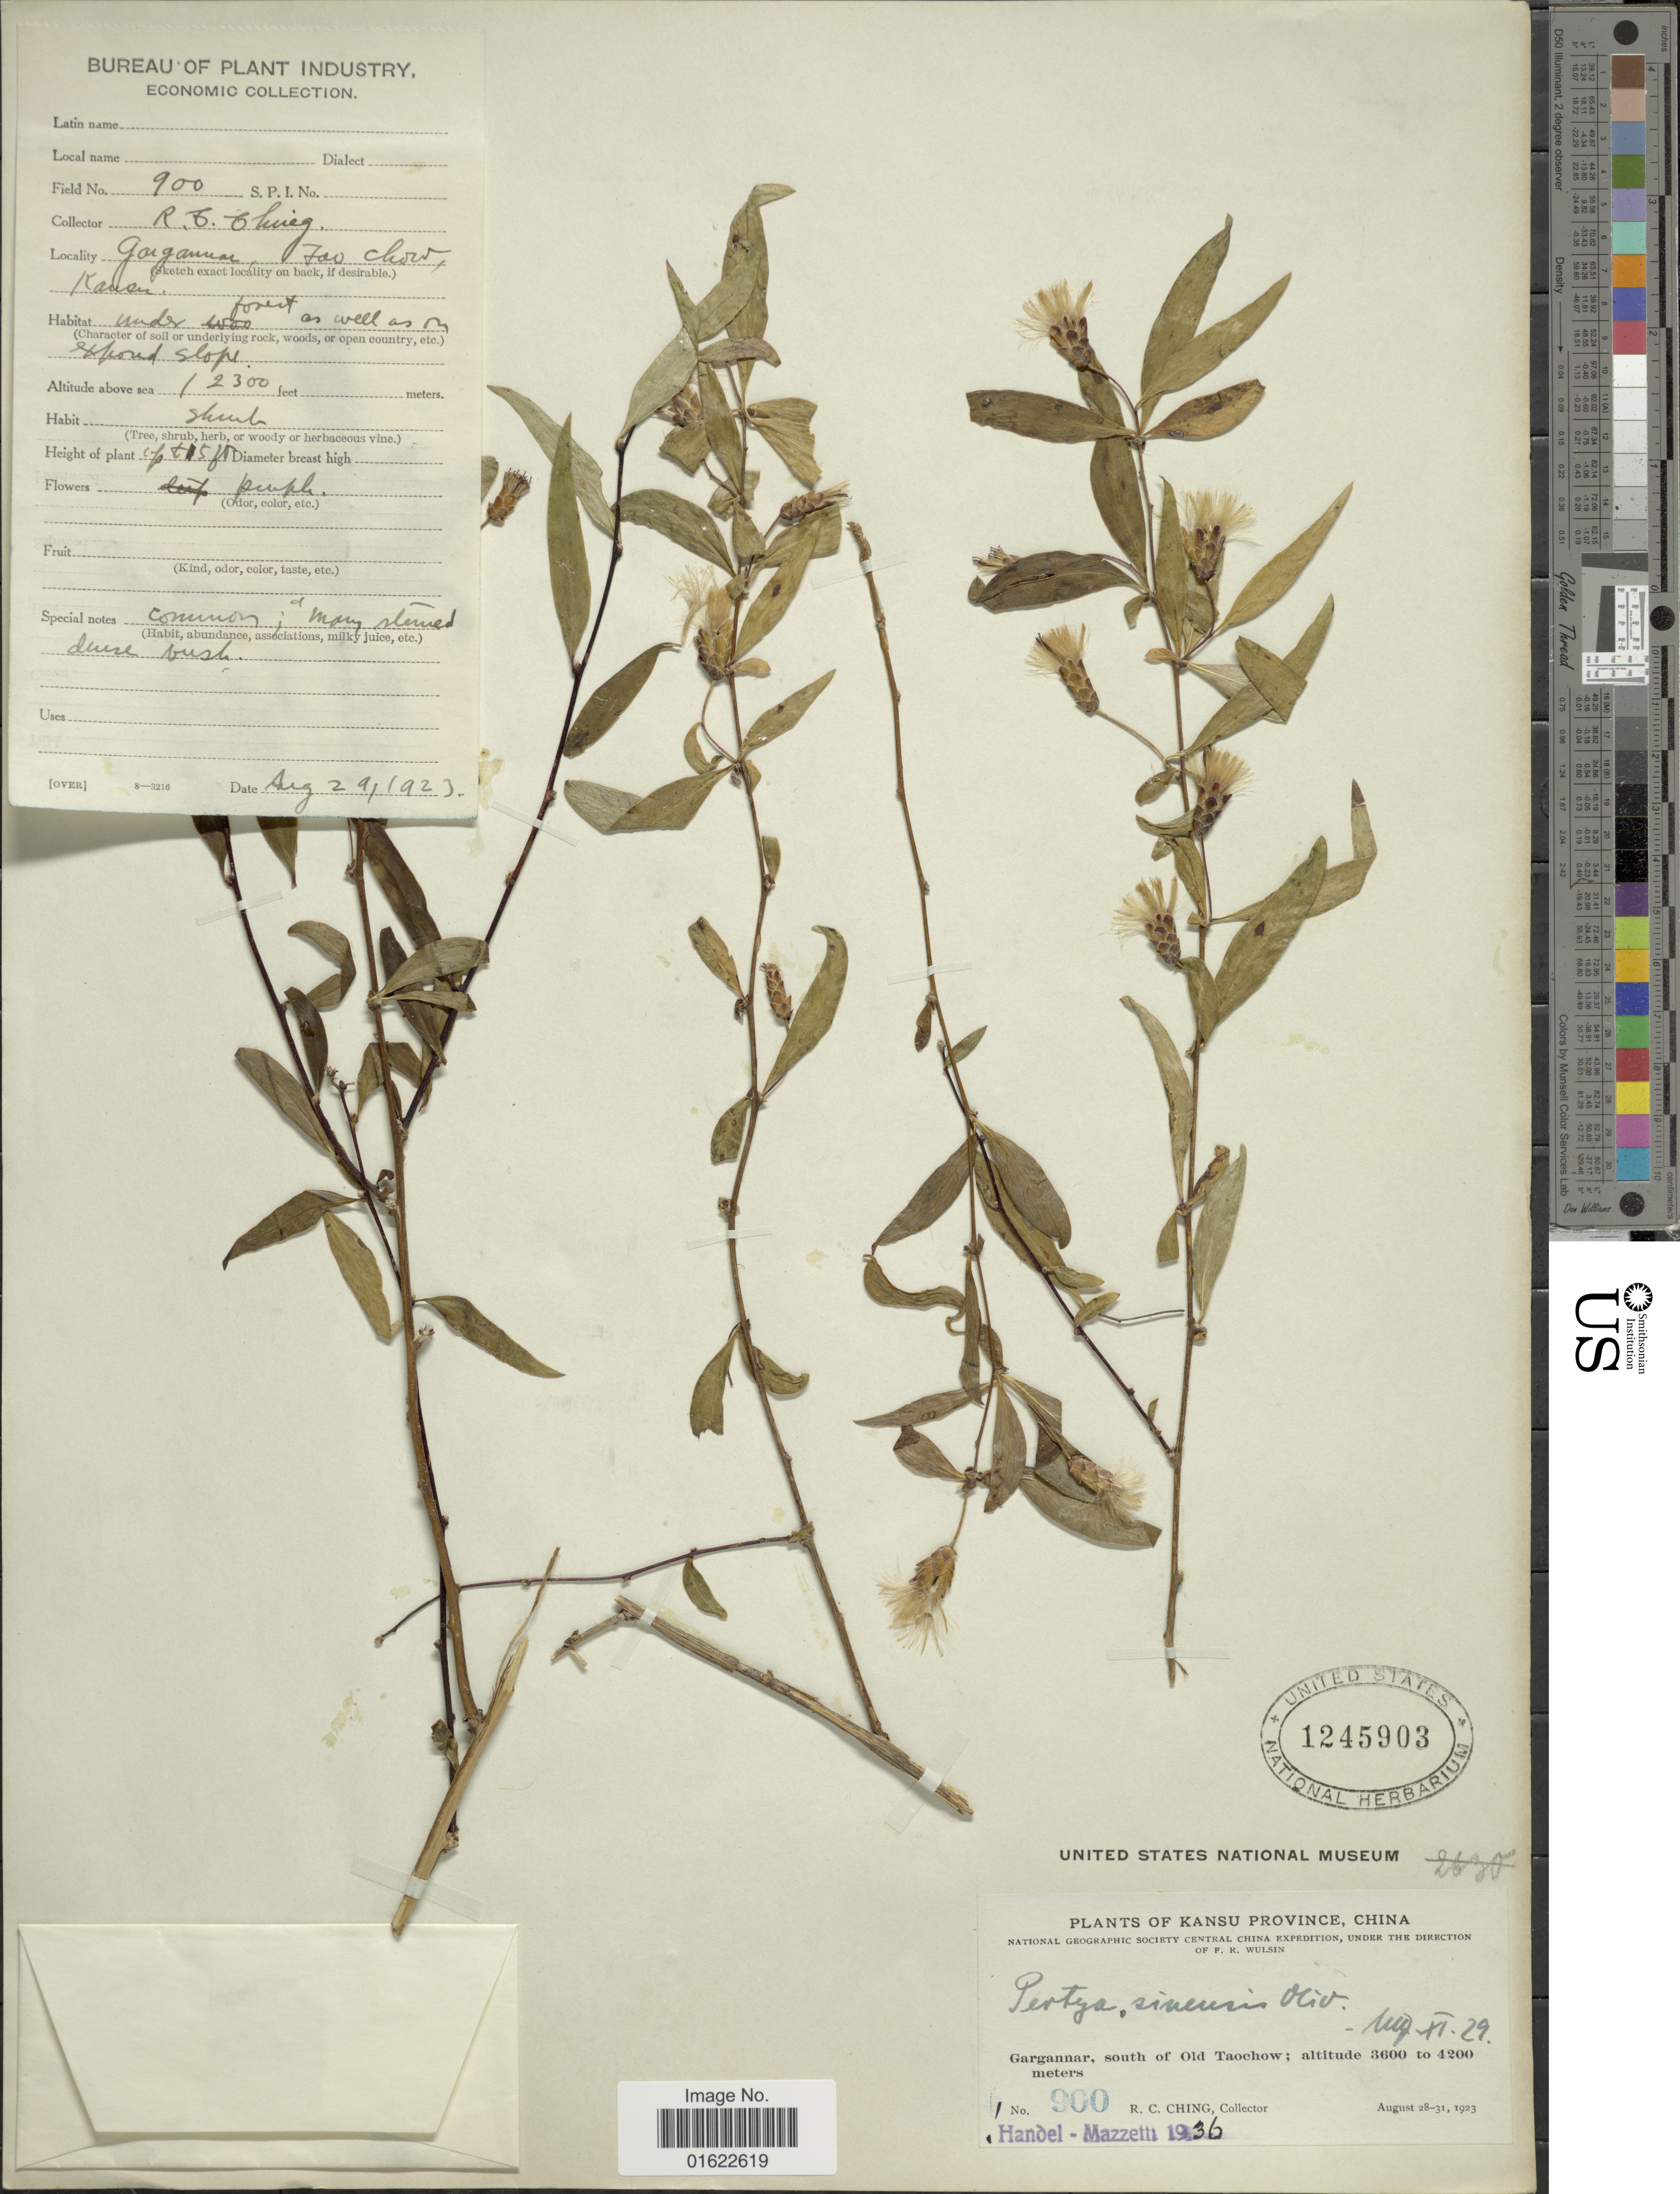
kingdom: Plantae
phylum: Tracheophyta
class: Magnoliopsida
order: Asterales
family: Asteraceae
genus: Pertya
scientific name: Pertya sinensis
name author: Oliv.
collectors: R. C. Ching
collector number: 900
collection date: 1923-08-29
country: China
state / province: Gansu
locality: Kansu Province, Gargannar, south of Old Taochow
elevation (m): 3749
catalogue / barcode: US 1245903